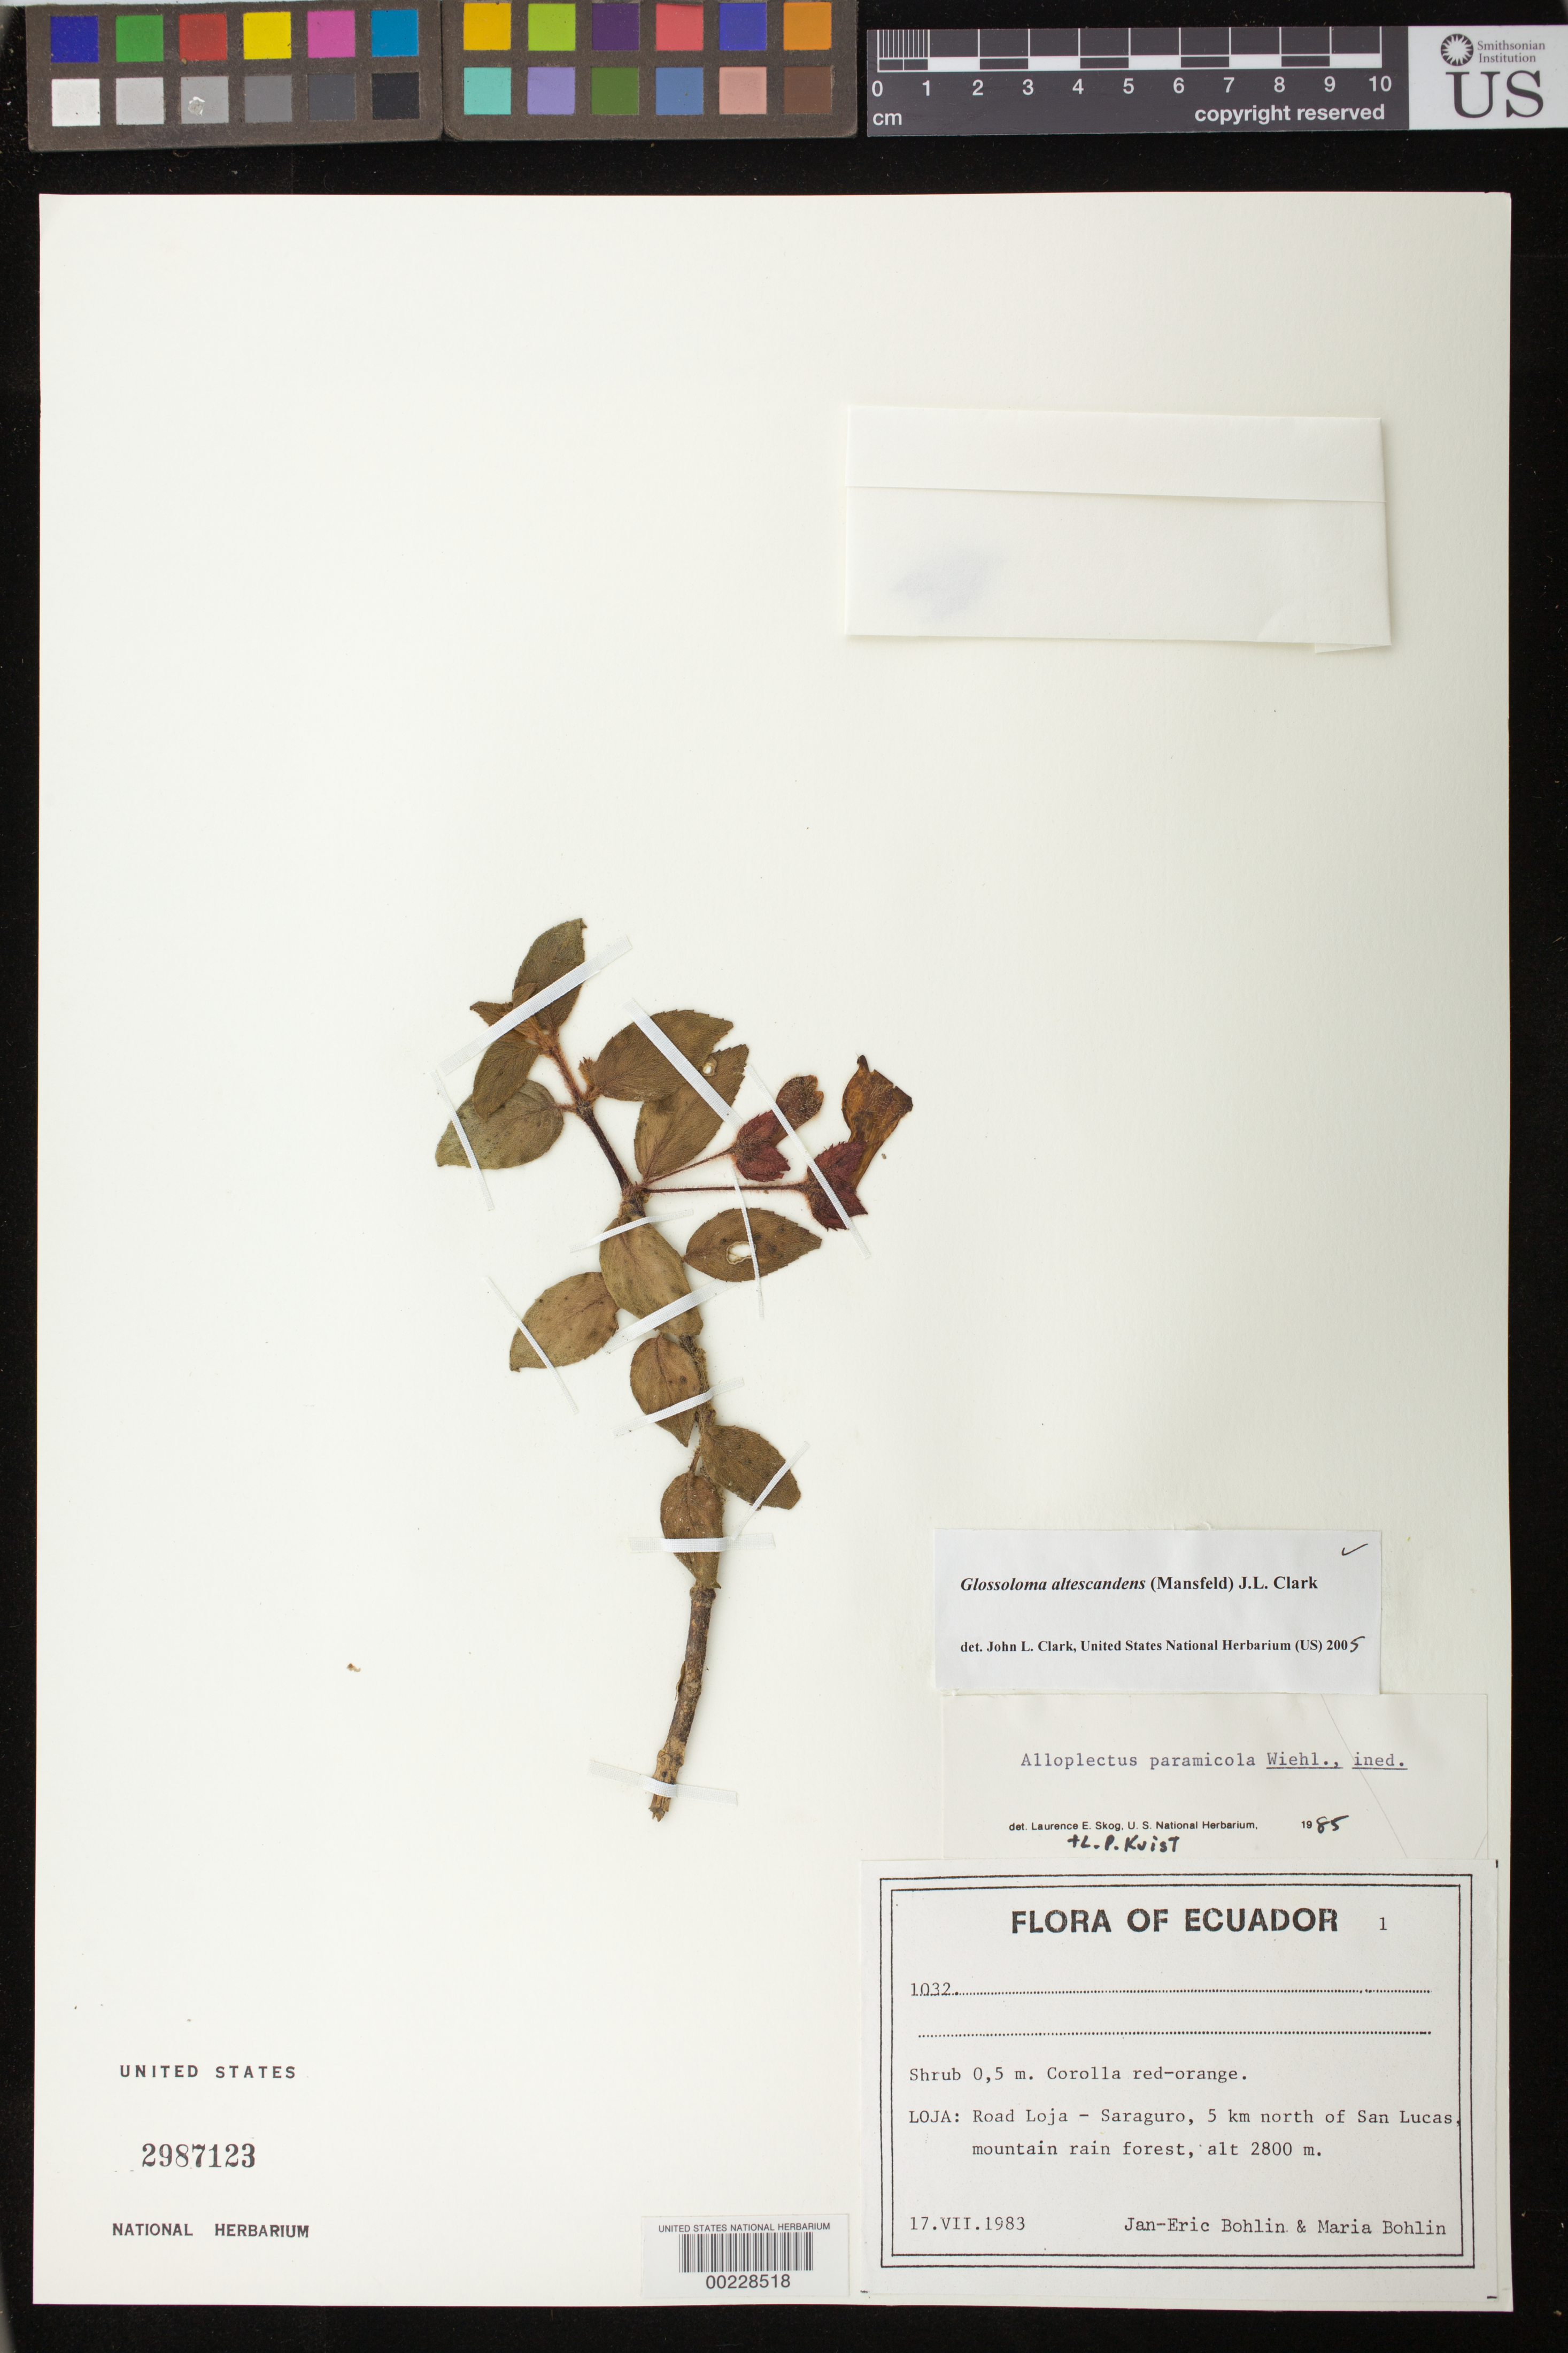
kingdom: Plantae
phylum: Tracheophyta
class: Magnoliopsida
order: Lamiales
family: Gesneriaceae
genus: Glossoloma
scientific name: Glossoloma altescandens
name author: (Mansf.) J.L. Clark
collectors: J. Bohlin & M. Bohlin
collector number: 1032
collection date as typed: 17 Jul 1983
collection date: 1983-07-17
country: Ecuador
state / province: Loja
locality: Road Loja - Saraguro, 5 km N of San Lucas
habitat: Mountain rain forest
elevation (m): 2800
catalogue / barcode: US 2987123